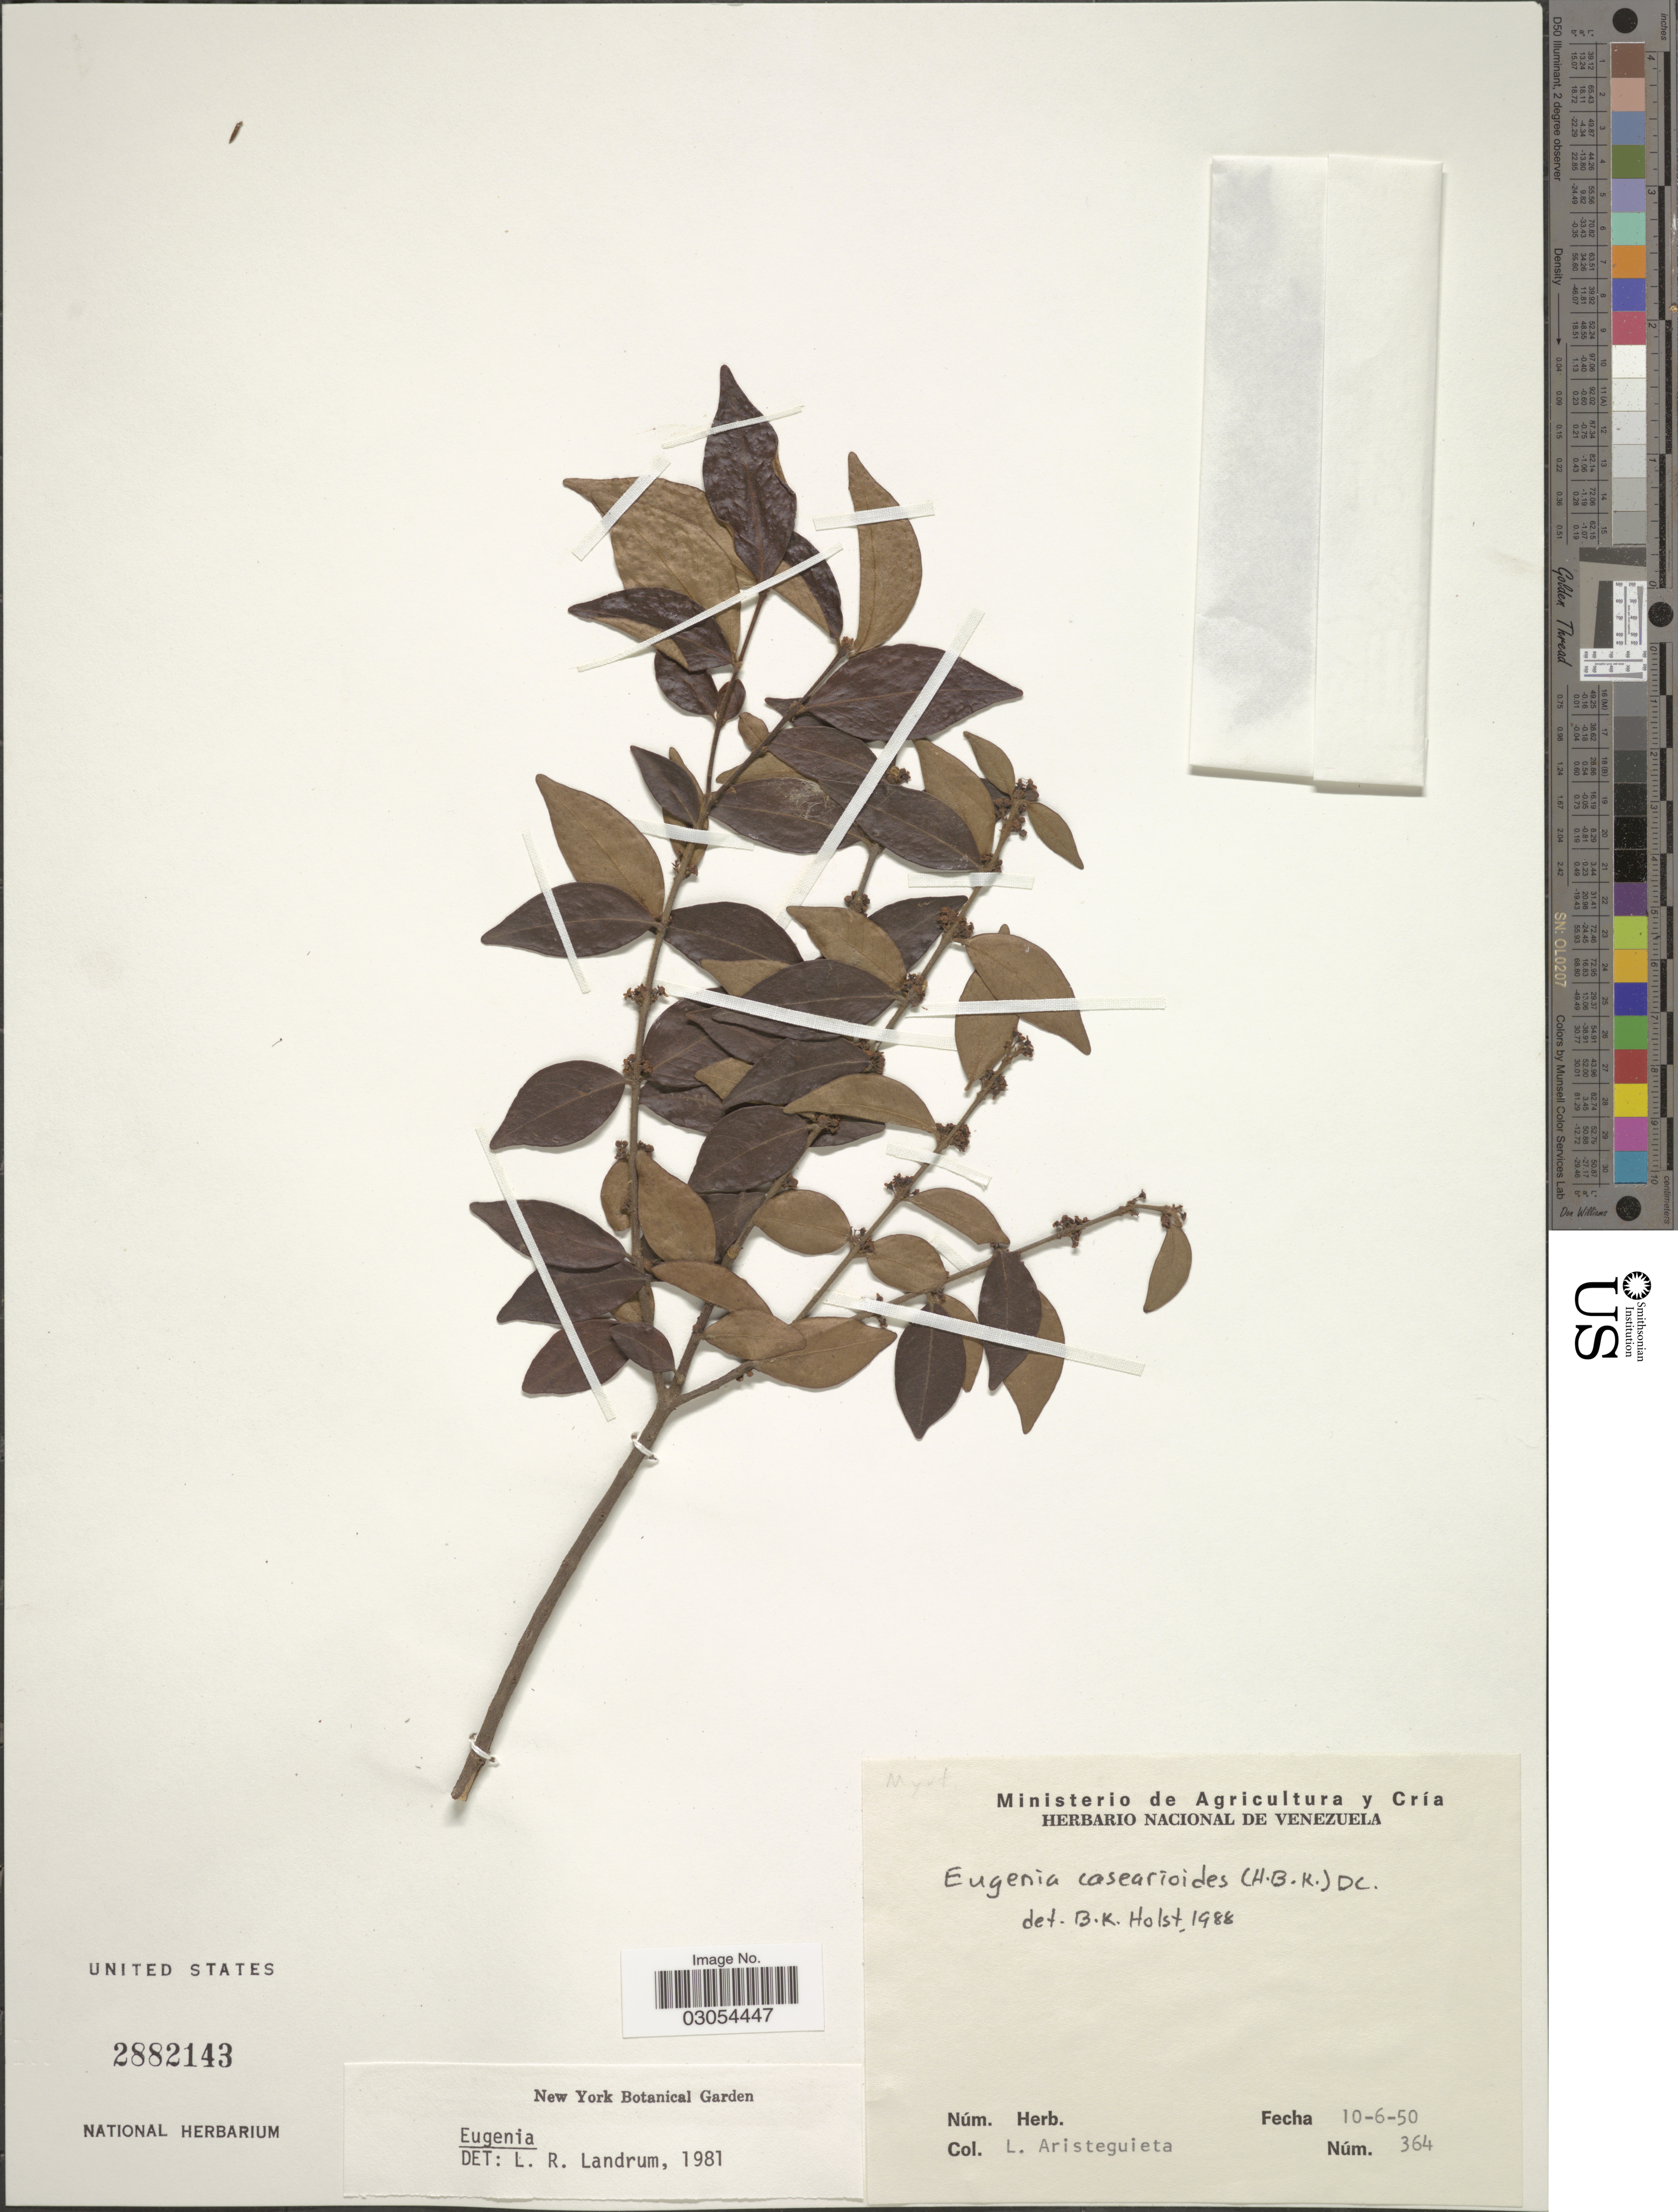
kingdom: Plantae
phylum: Tracheophyta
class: Magnoliopsida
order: Myrtales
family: Myrtaceae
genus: Eugenia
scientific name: Eugenia casearioides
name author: (Kunth) DC.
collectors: L. Aristeguieta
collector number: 364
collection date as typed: Transcribed d/m/y: 10/6/50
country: Venezuela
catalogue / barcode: US 2882143